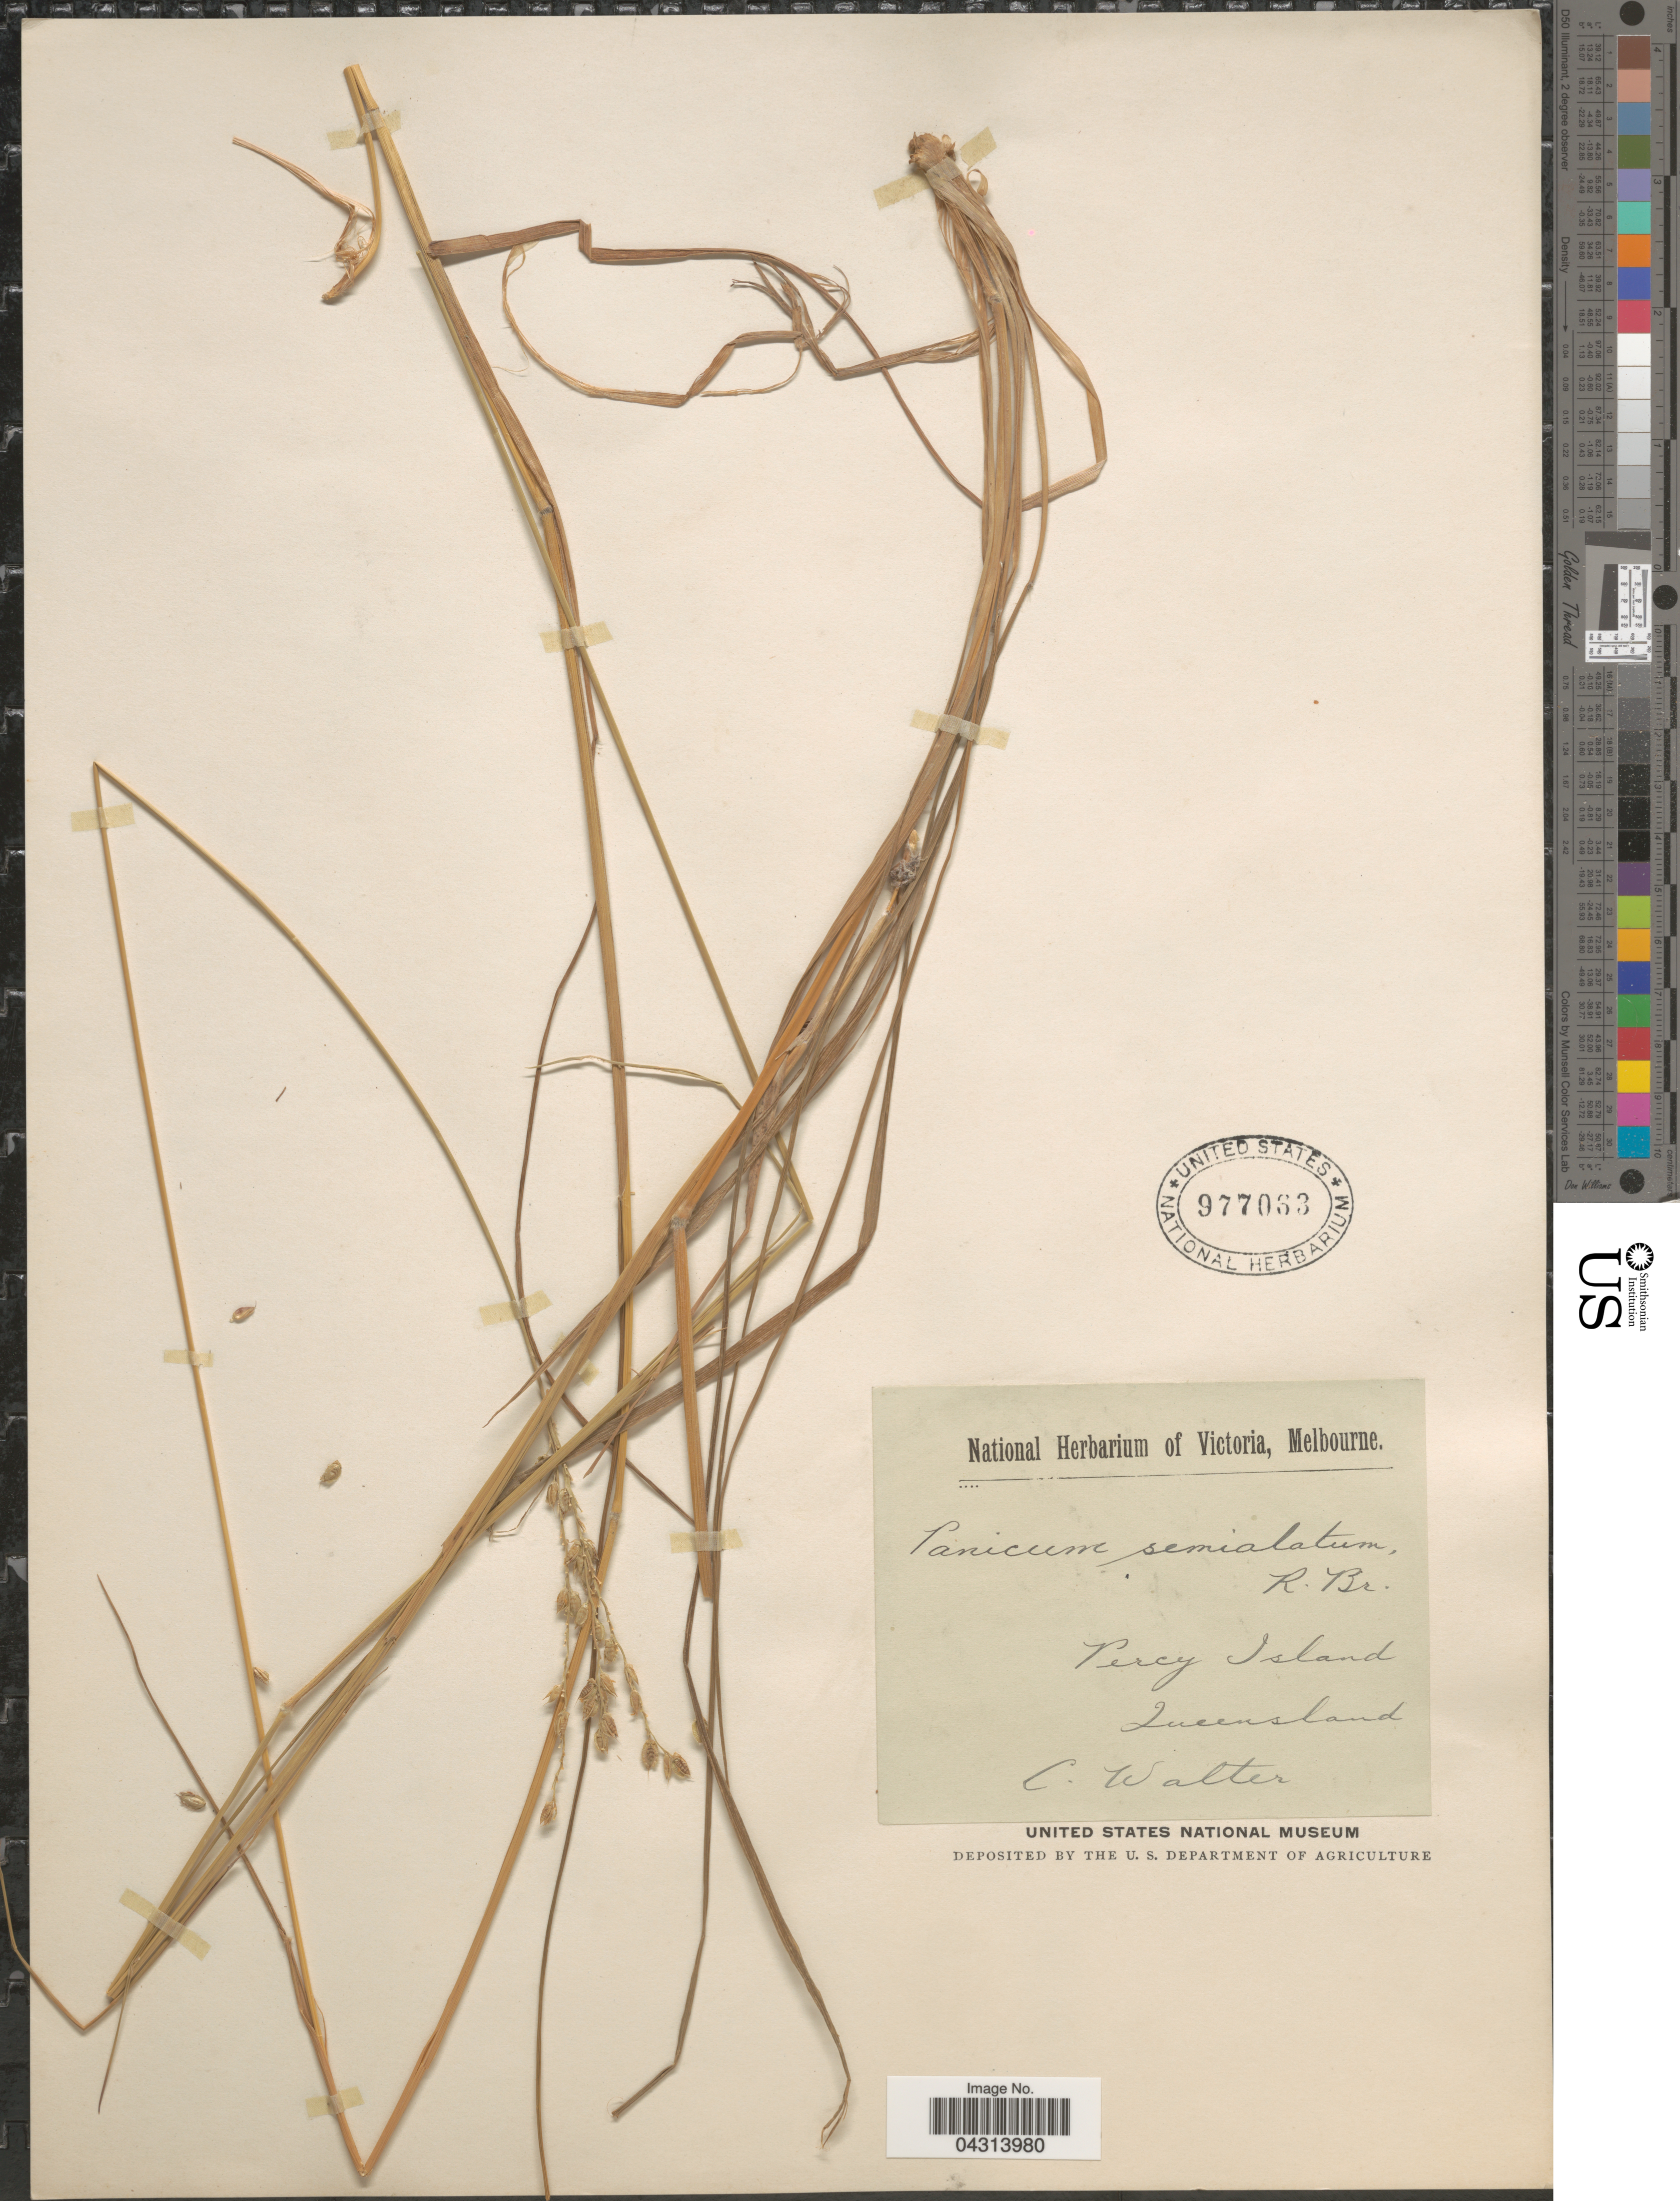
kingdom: Plantae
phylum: Tracheophyta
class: Liliopsida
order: Poales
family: Poaceae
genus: Alloteropsis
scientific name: Alloteropsis semialata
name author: (R. Br.) Hitchc.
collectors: C. Walter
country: Australia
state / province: Queensland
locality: Percy Island.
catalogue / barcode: US 977063